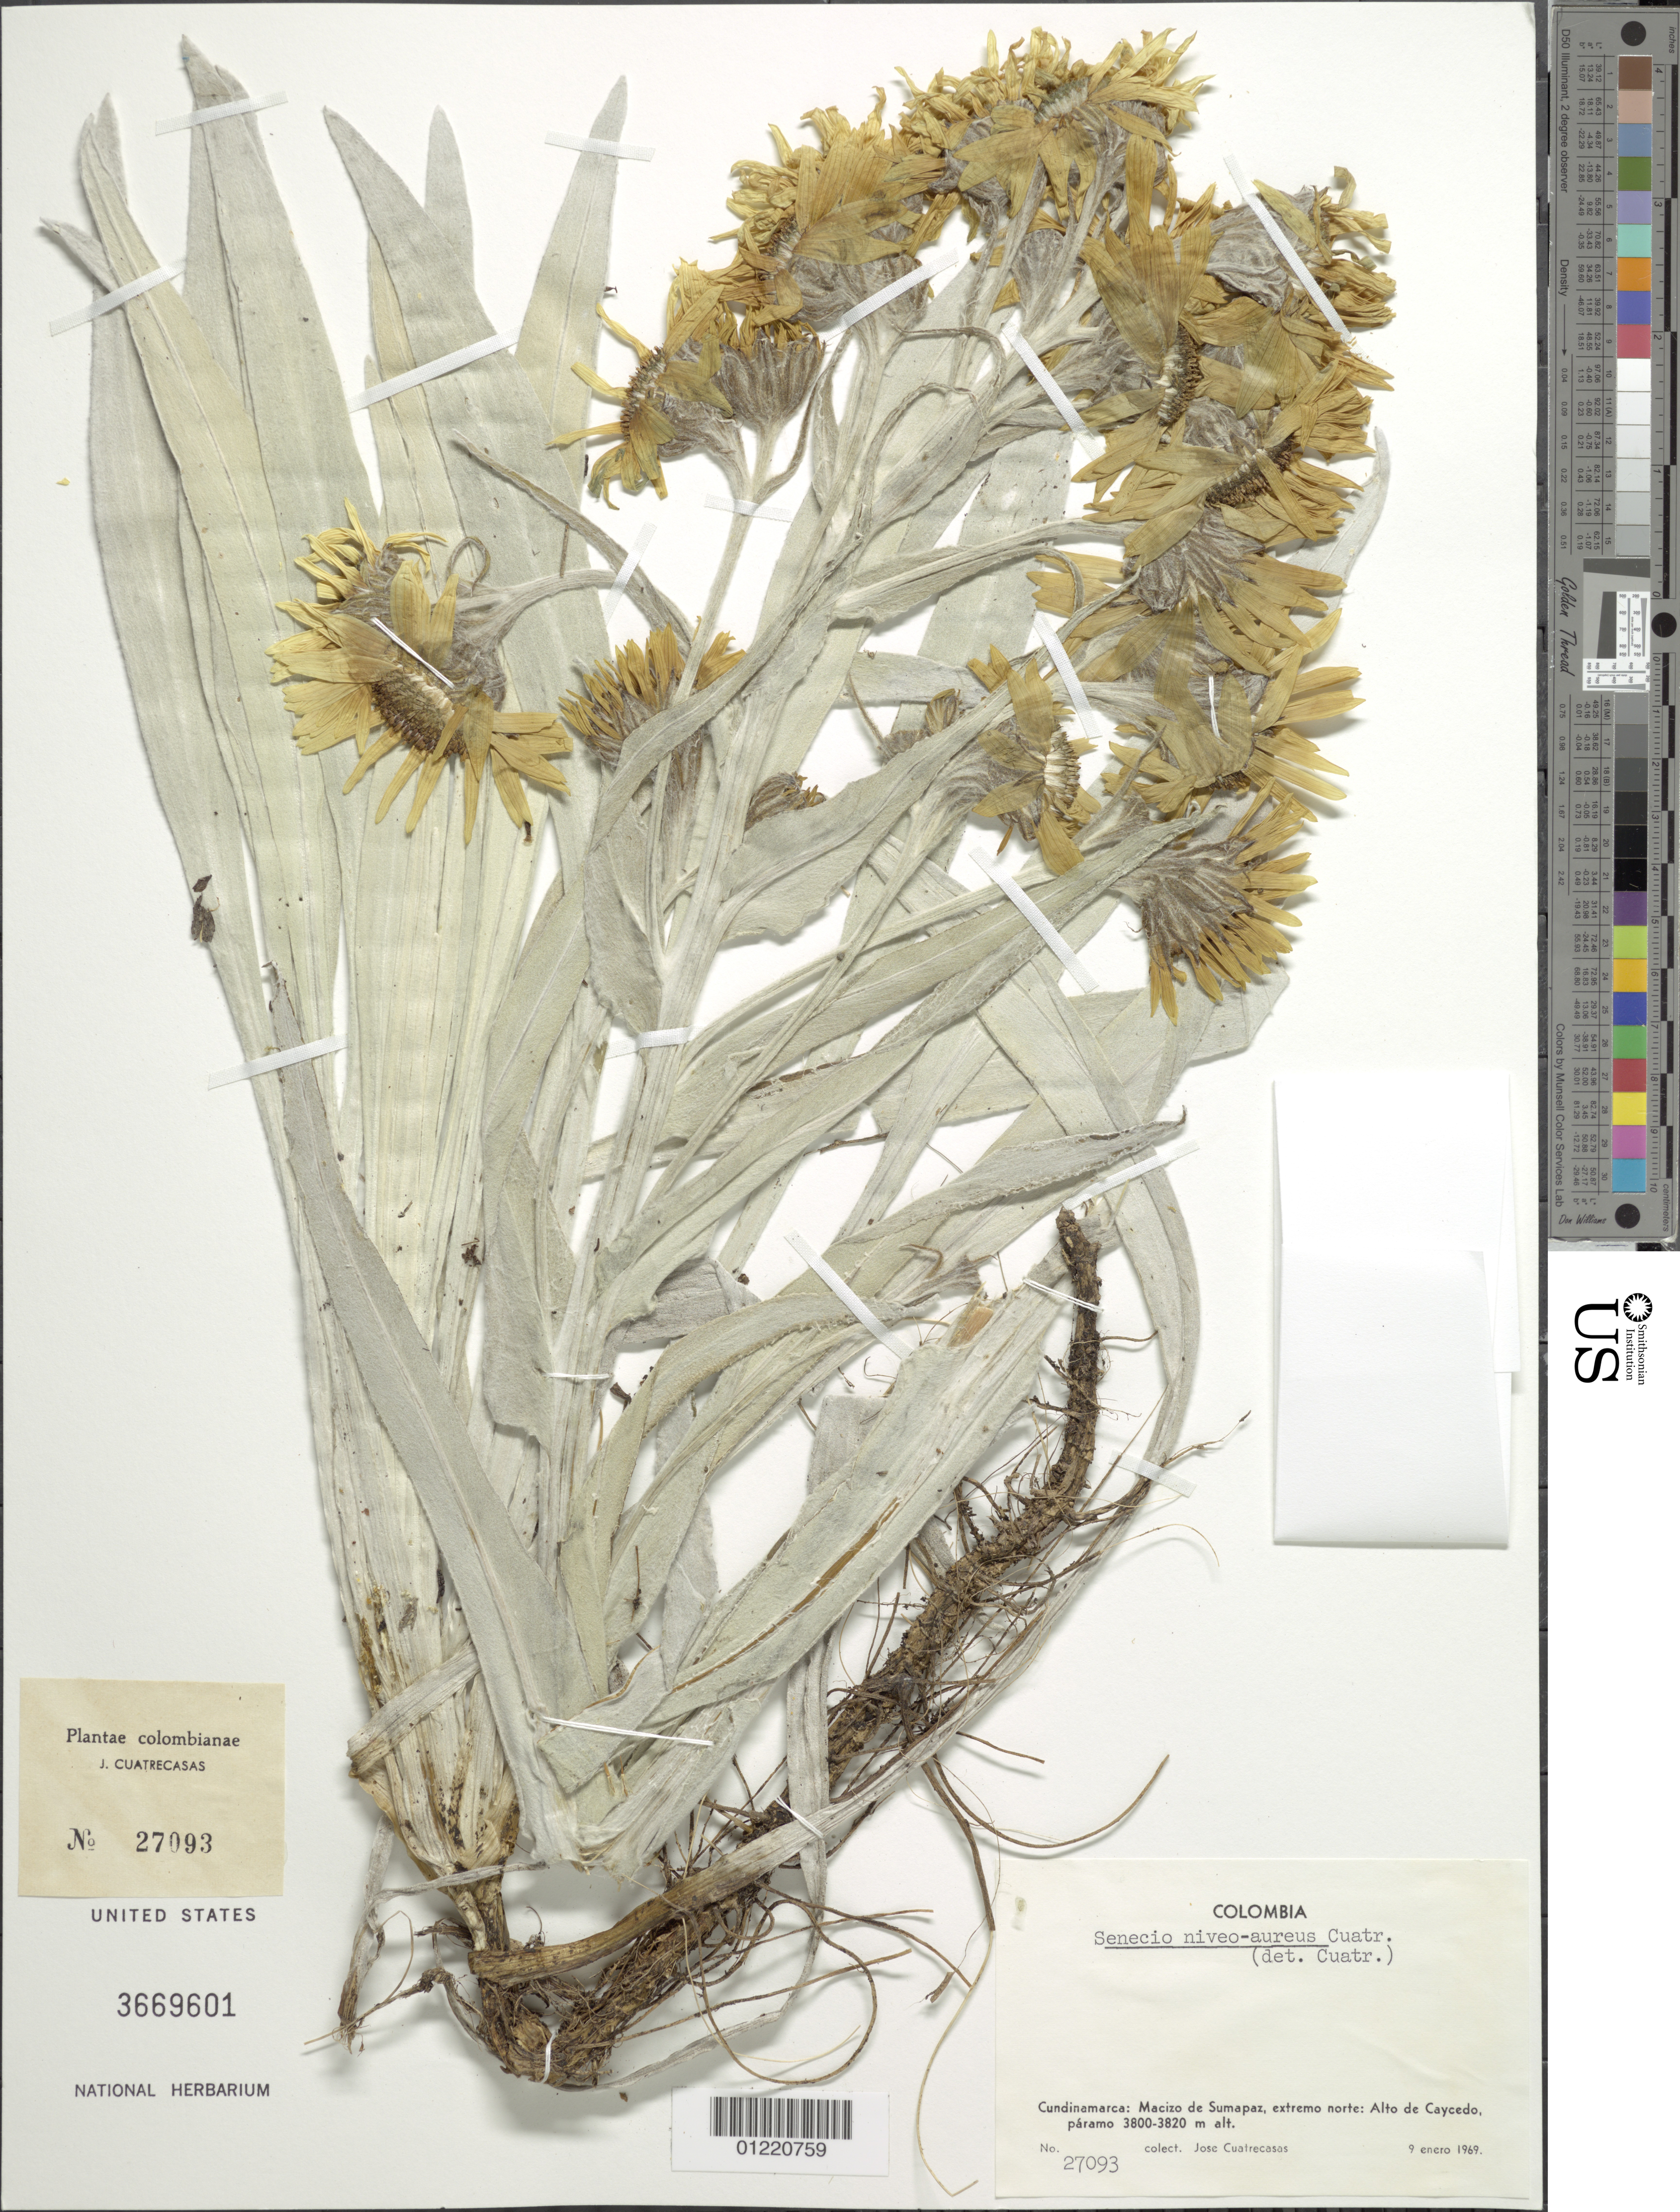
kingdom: Plantae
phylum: Tracheophyta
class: Magnoliopsida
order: Asterales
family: Asteraceae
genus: Senecio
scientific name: Senecio niveo-aureus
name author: Cuatrec.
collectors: J. Cuatrecasas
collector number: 27093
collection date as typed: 09 Jan 1969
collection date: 1969-01-09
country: Colombia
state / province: Cundinamarca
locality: Macizo de Sumapaz, extremo norte; Alto de Caycedo.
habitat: Paramo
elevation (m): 3800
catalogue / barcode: US 3669601